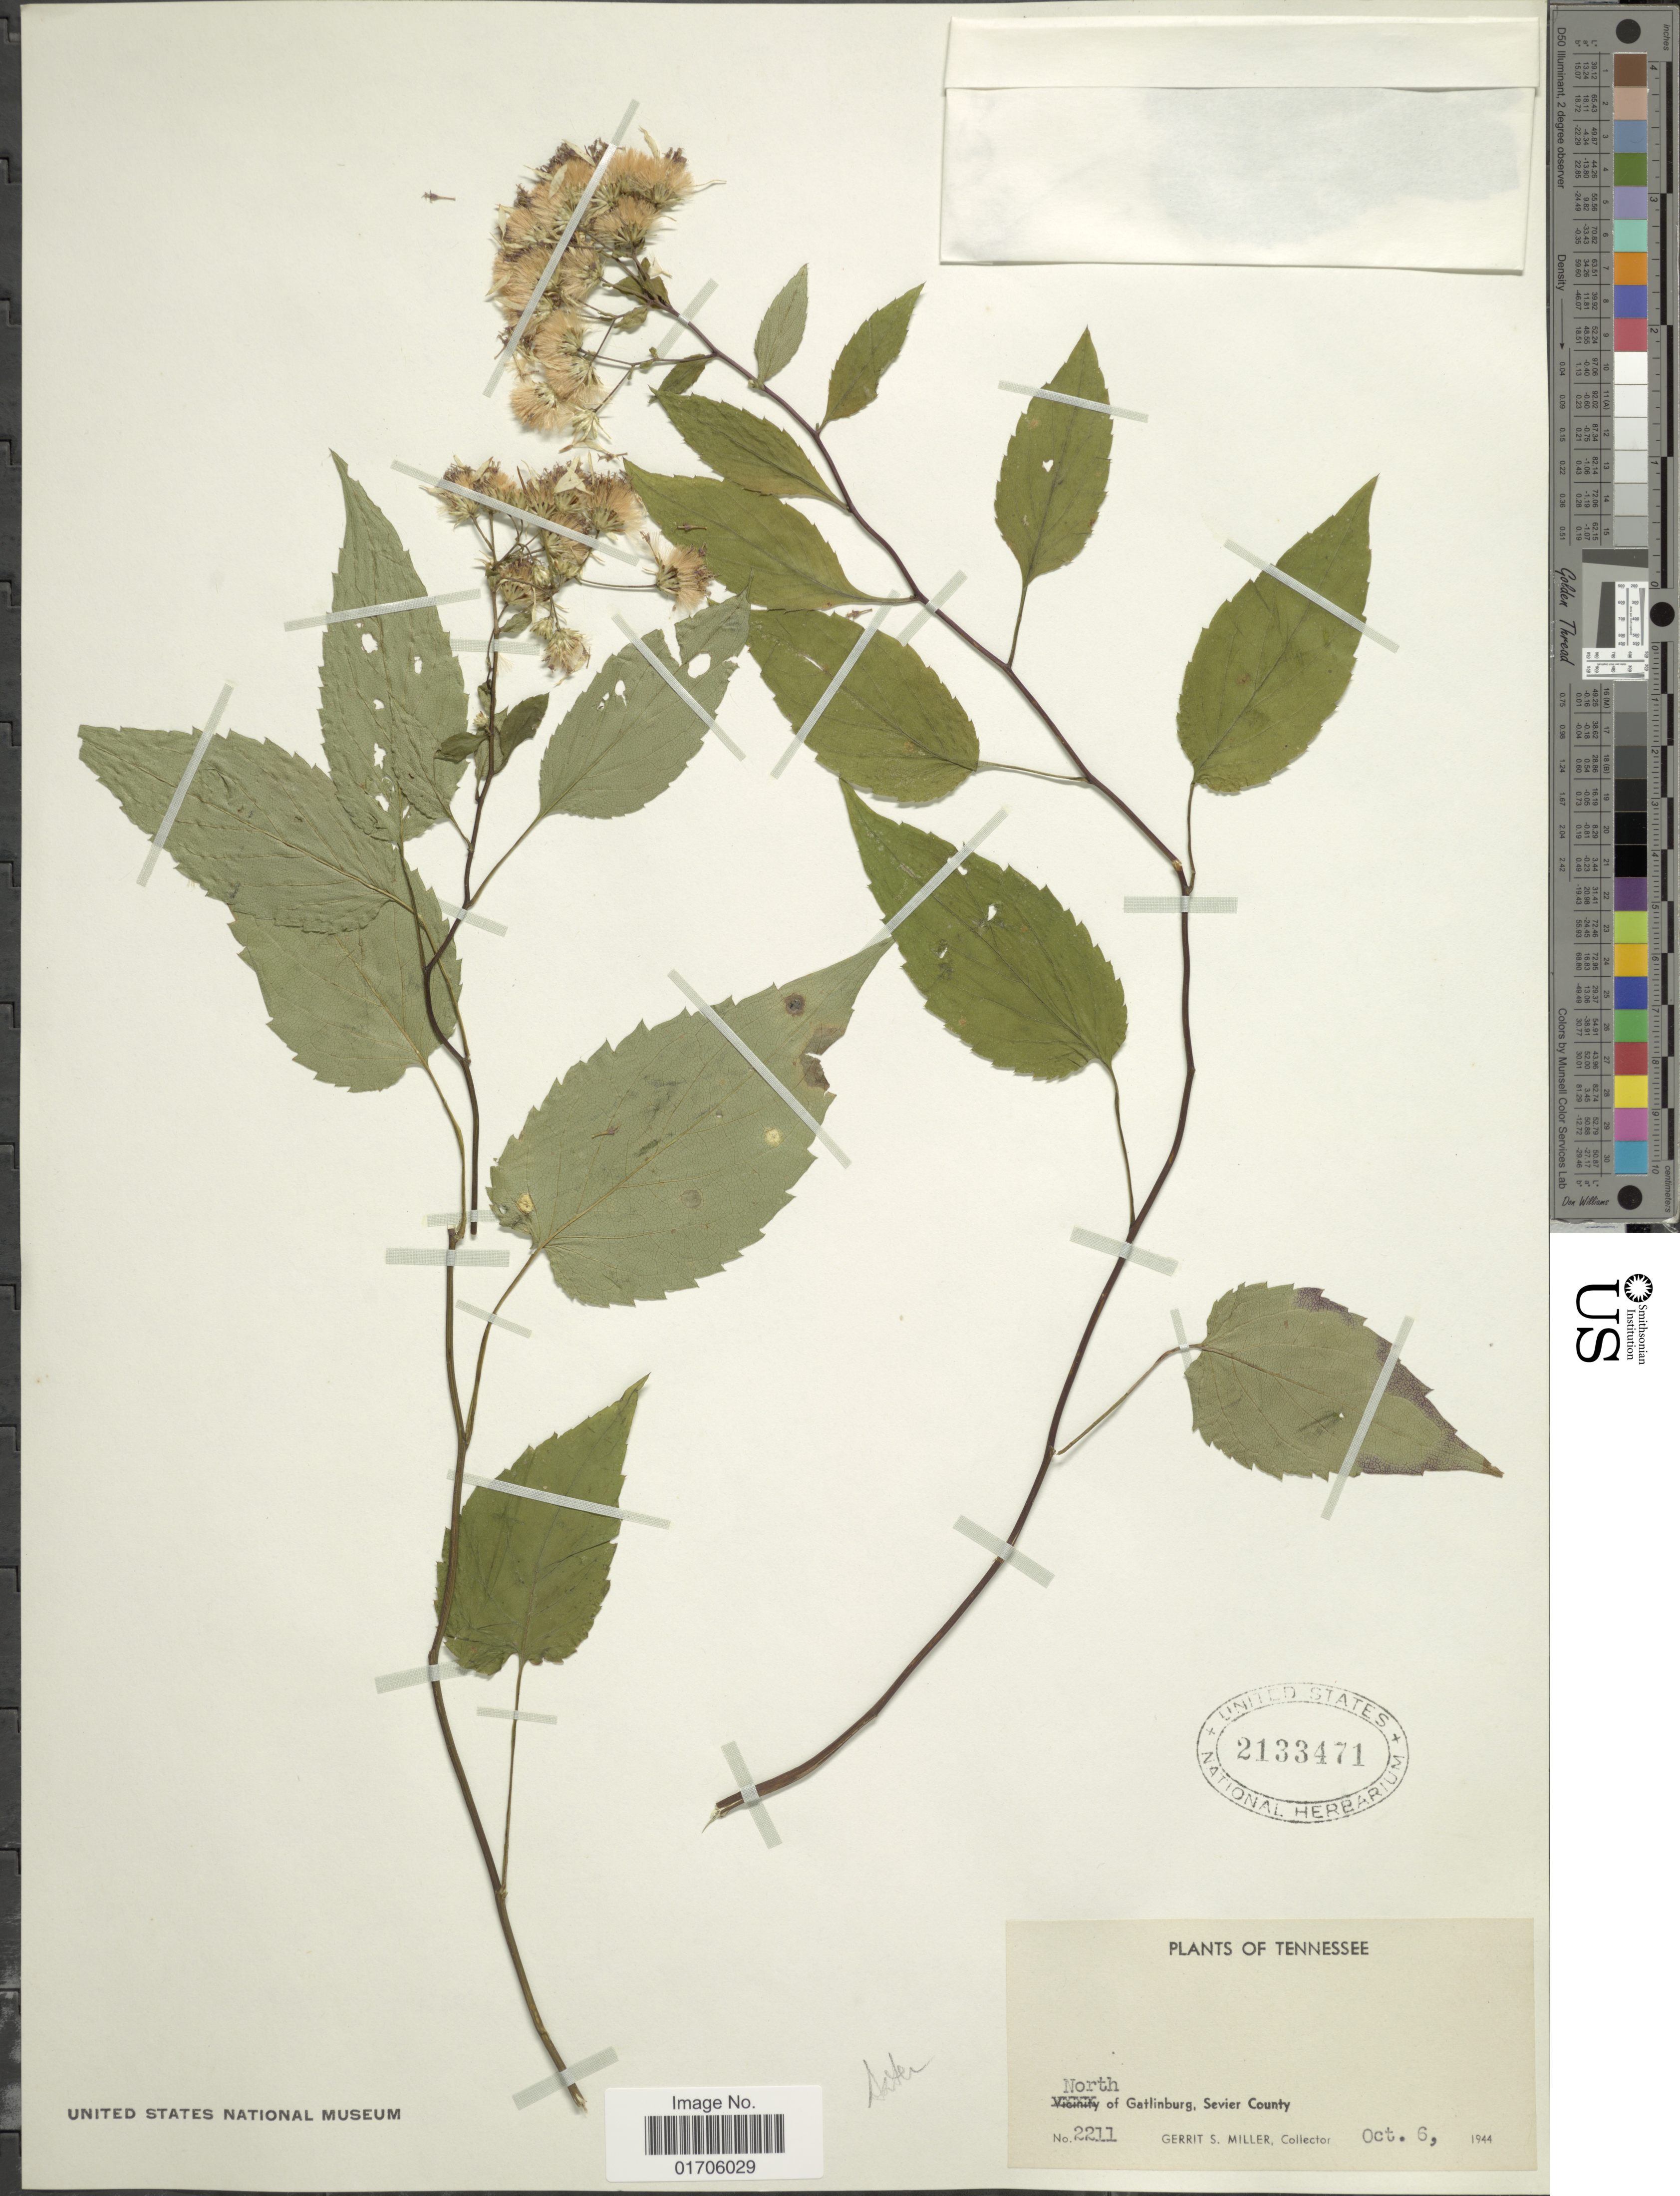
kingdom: Plantae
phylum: Tracheophyta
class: Magnoliopsida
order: Asterales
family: Asteraceae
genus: Eurybia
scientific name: Eurybia sp.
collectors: G. S. Miller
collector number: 2211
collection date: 1944-10-06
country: United States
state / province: Tennessee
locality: Tennessee. North of Gatlinburg, Sevier County.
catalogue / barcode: US 2133471